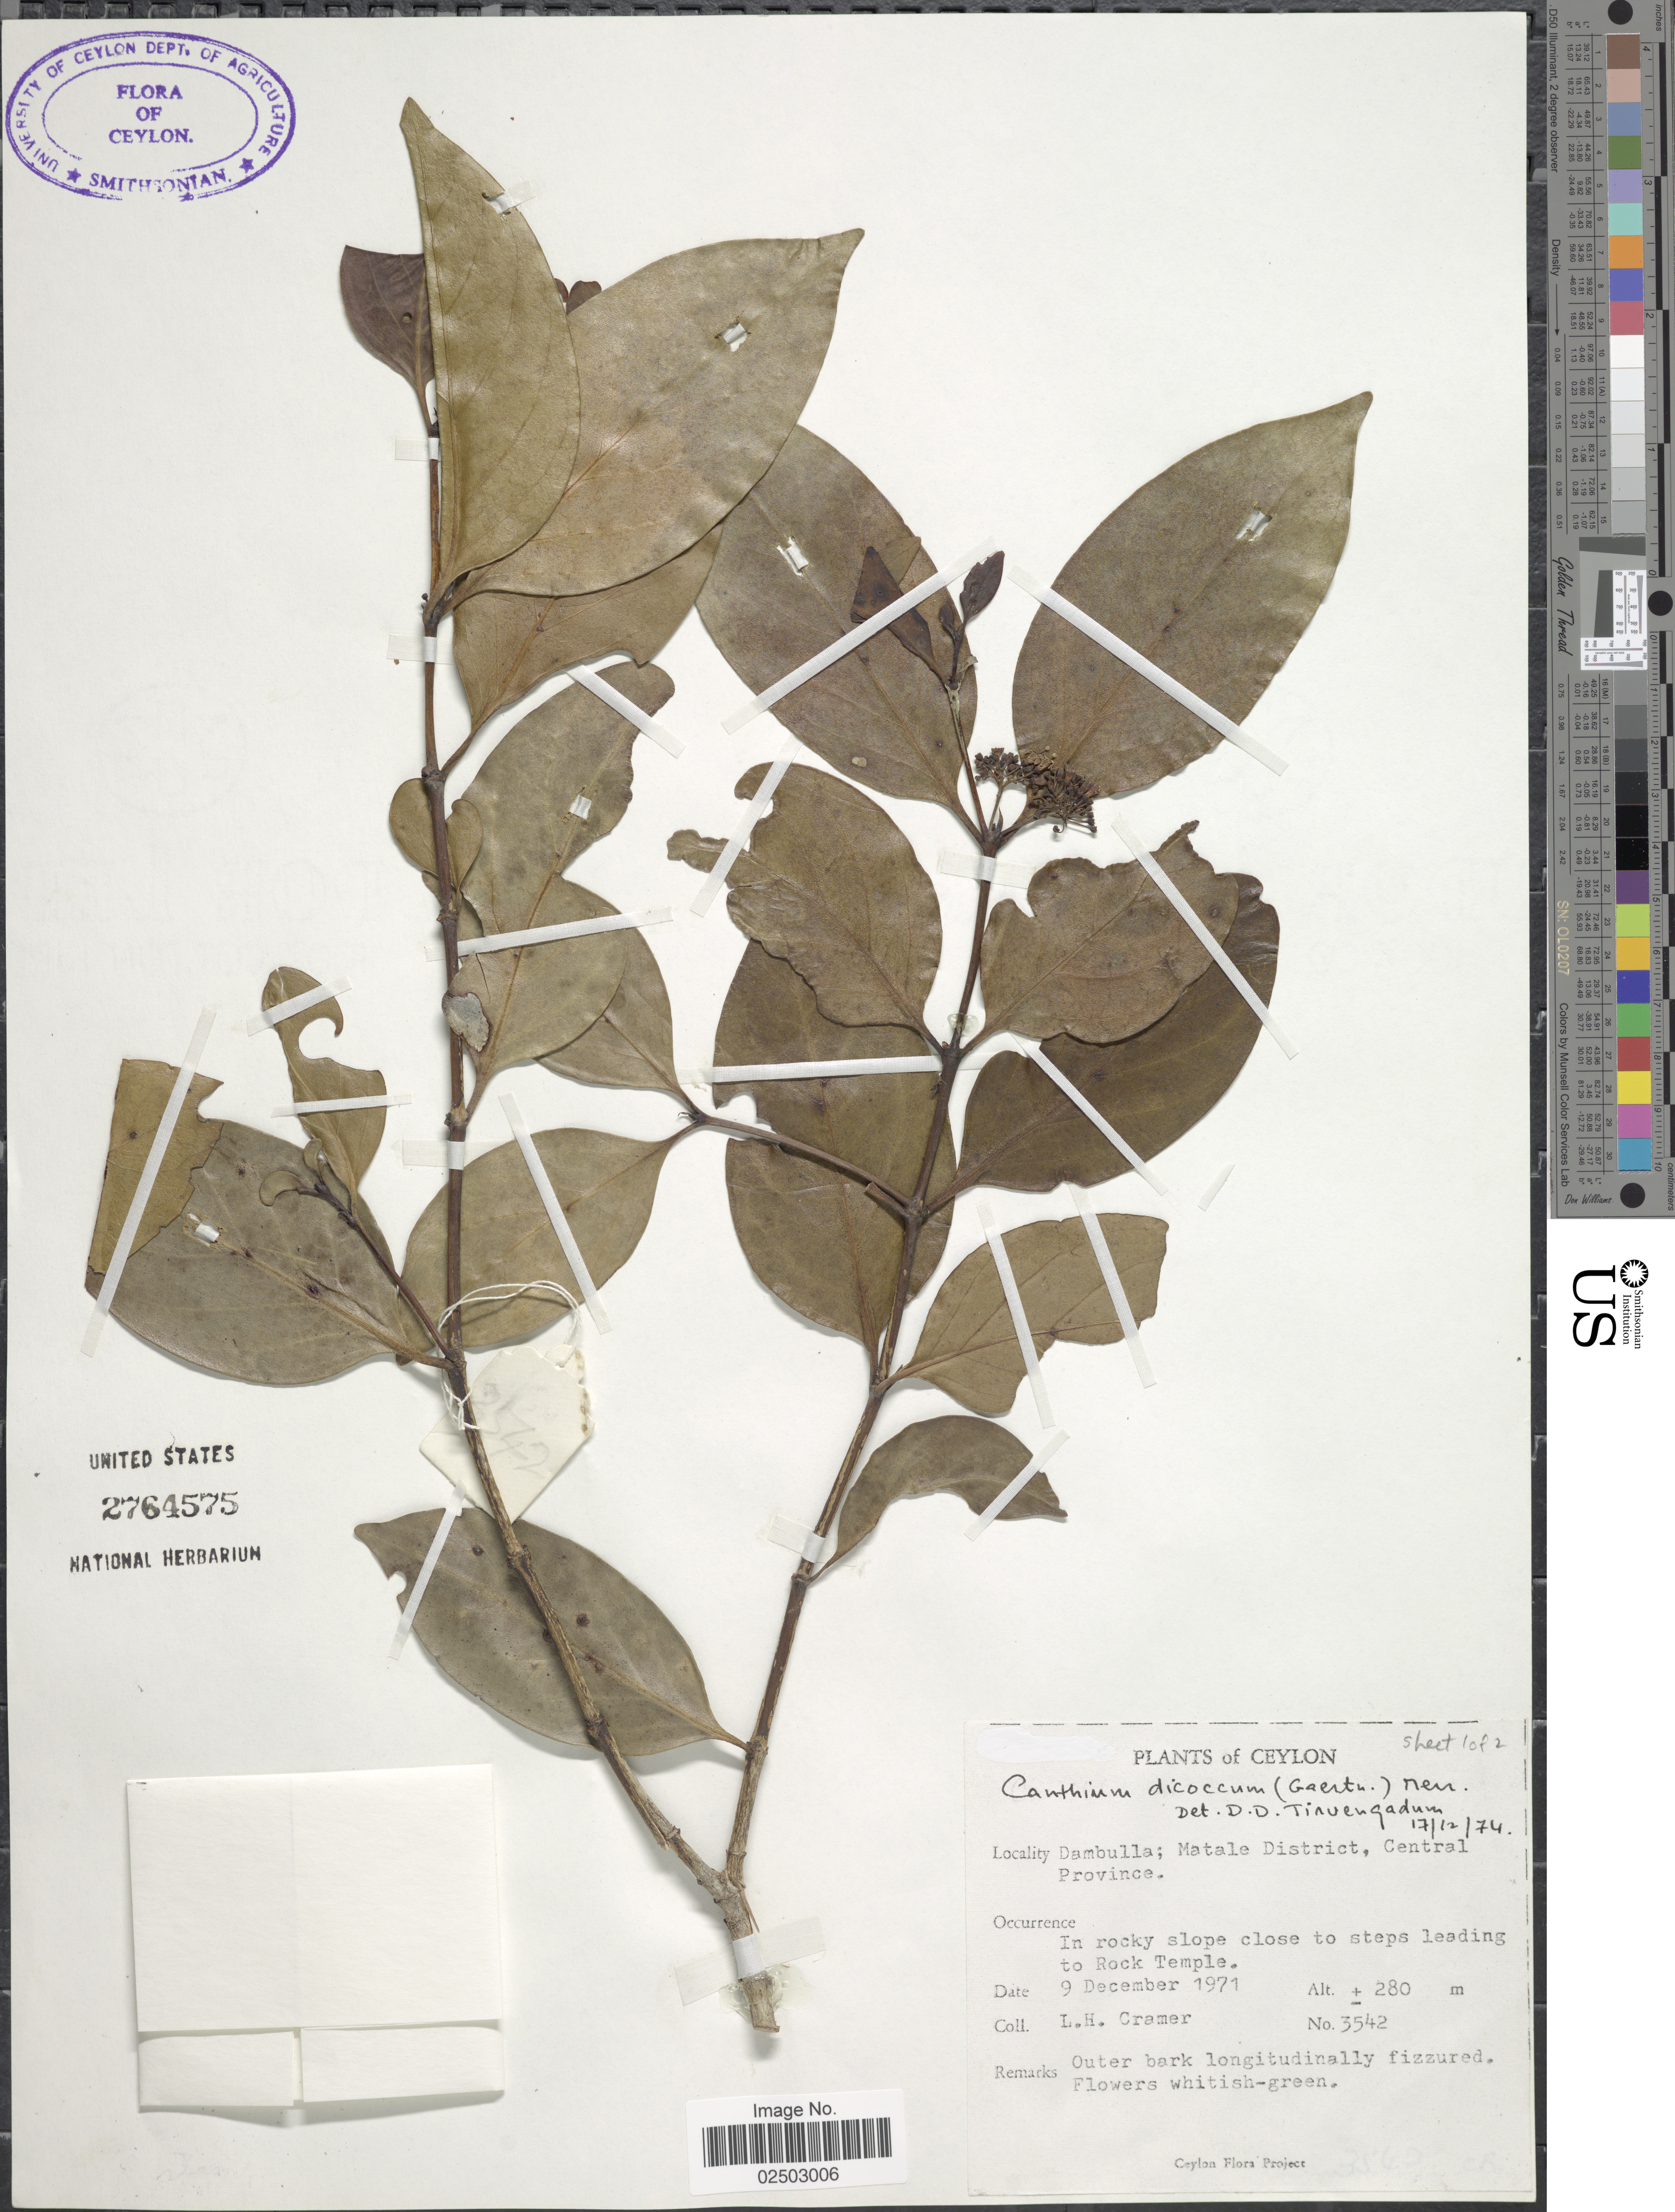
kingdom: Plantae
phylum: Tracheophyta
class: Magnoliopsida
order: Gentianales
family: Rubiaceae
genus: Canthium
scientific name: Canthium dicoccum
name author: (Gaertn.) Merr.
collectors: L. H. Cramer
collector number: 3542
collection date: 1971-12-09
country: Sri Lanka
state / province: Central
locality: Ceylon, Dambulla; Matale District, in rocky slope close to steps leading to Rock Temple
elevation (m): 280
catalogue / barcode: US 2764575